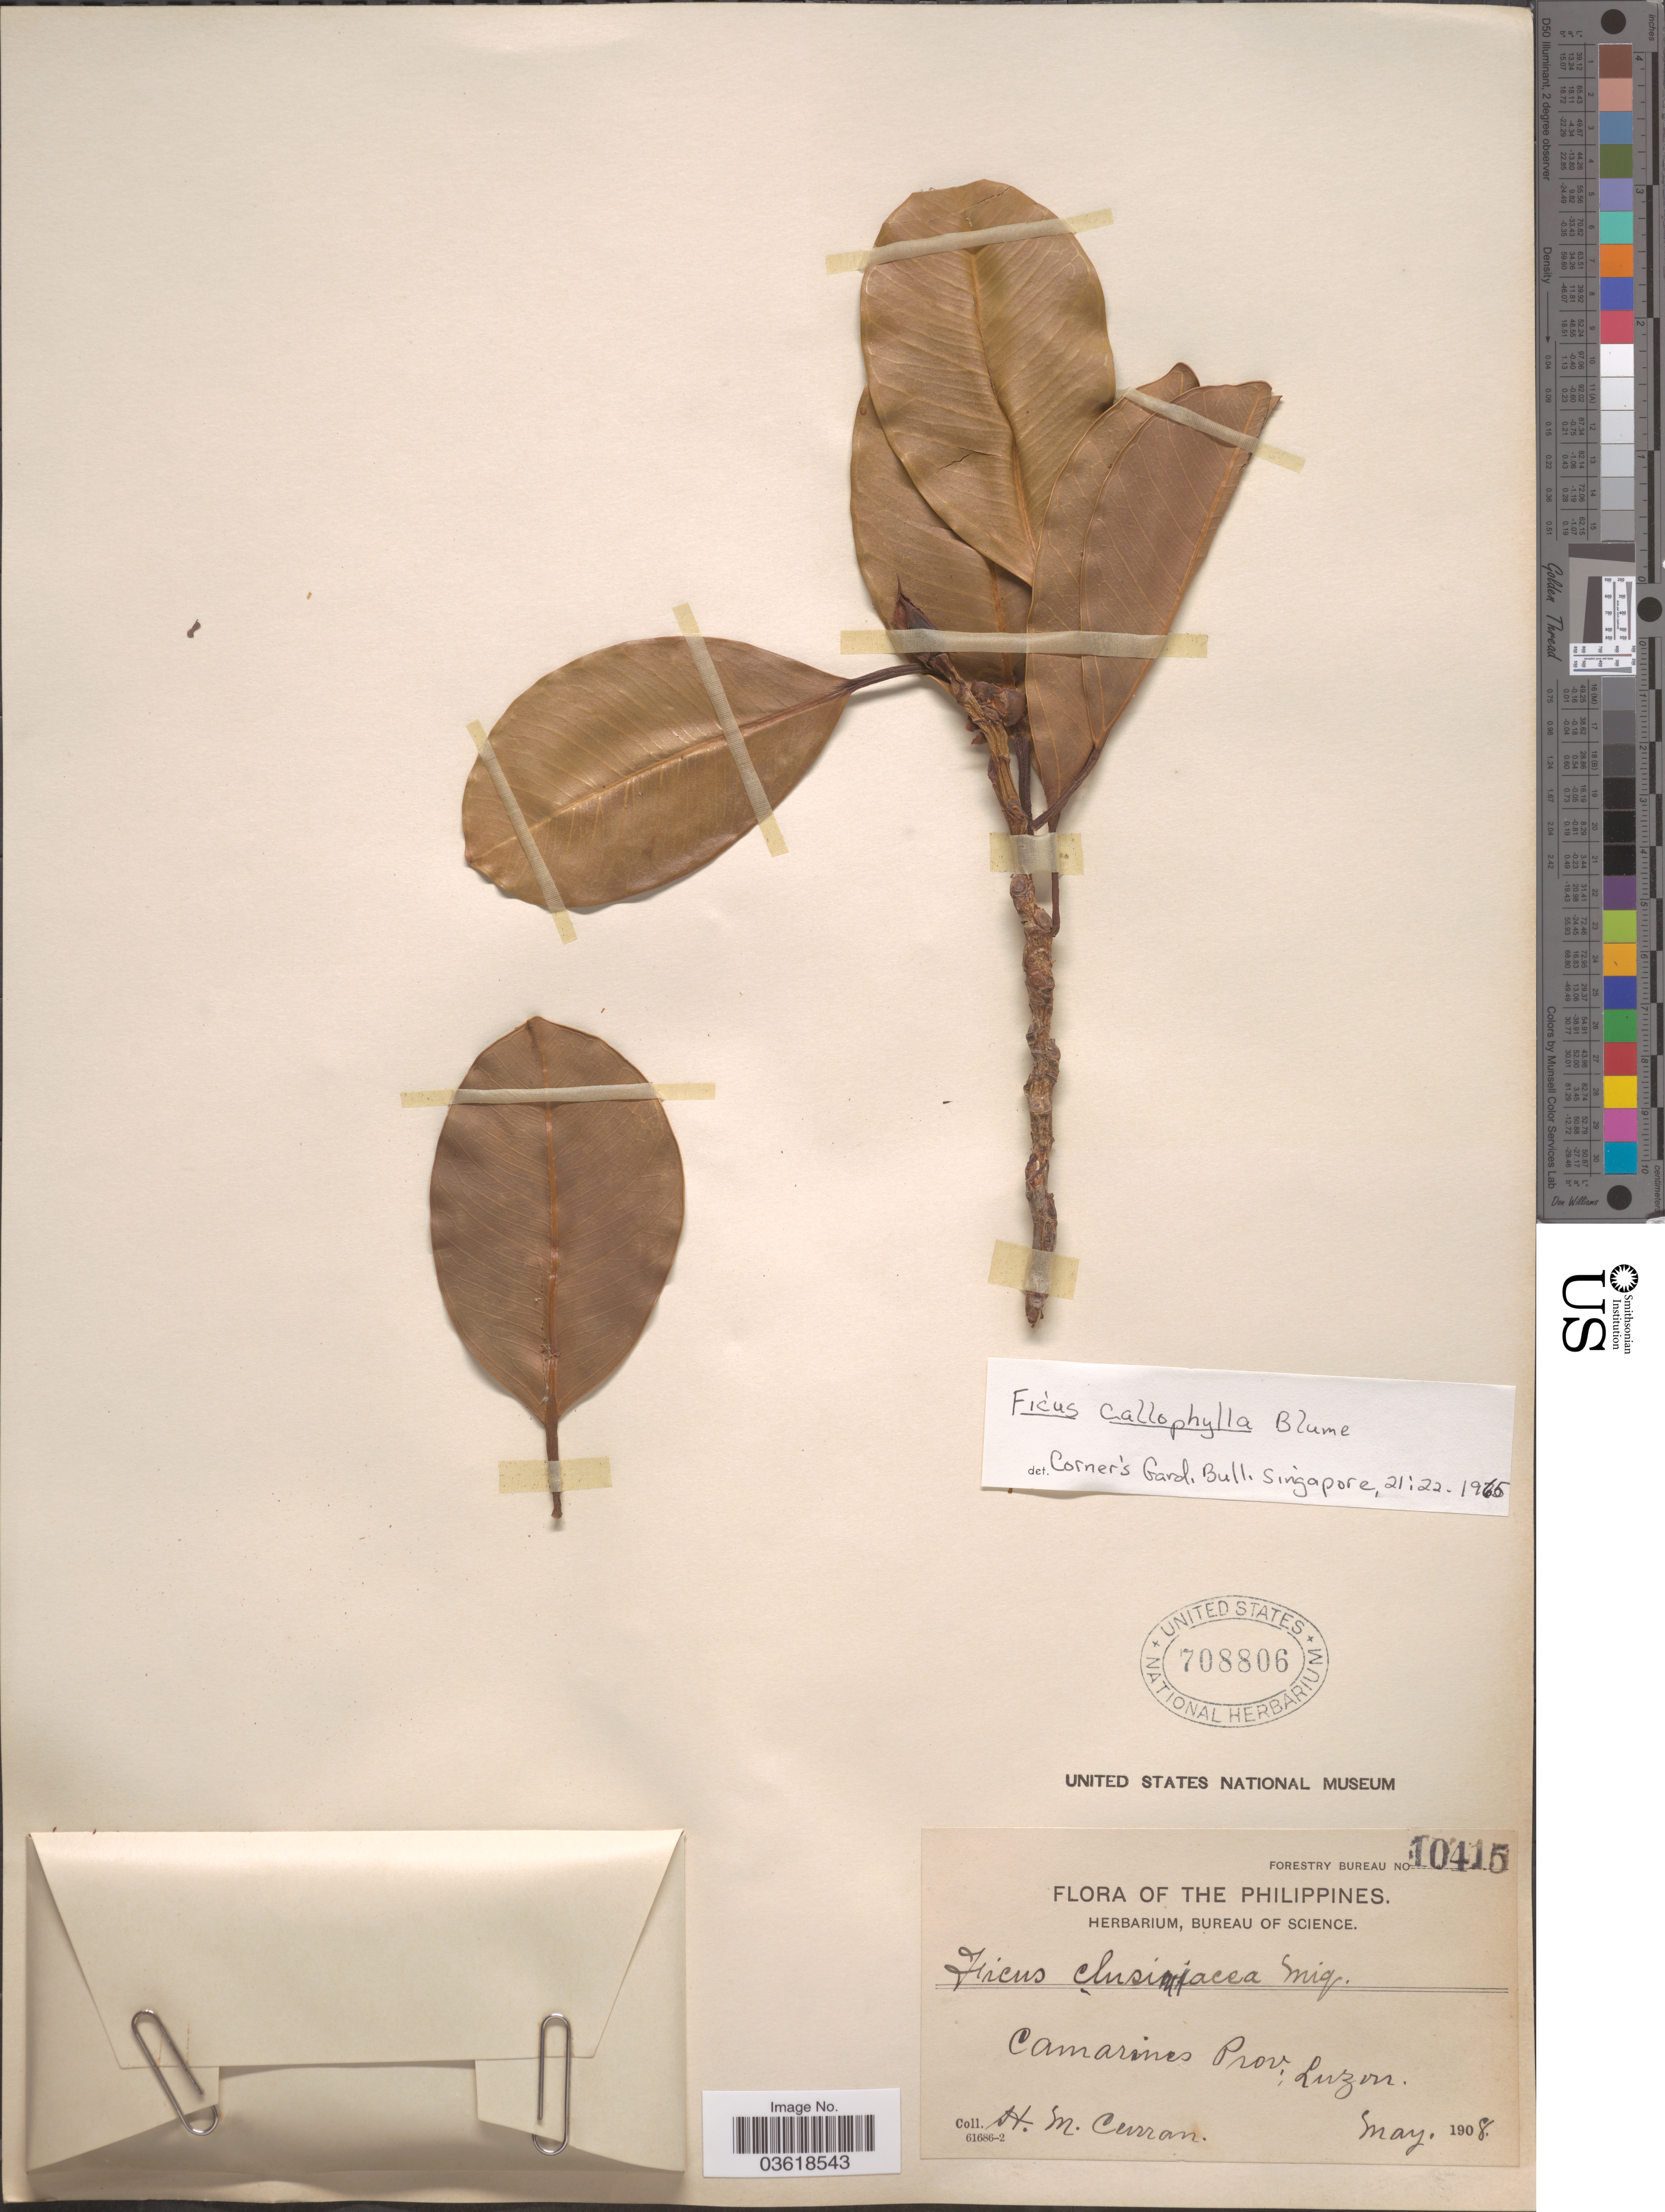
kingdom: Plantae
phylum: Tracheophyta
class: Magnoliopsida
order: Rosales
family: Moraceae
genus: Ficus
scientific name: Ficus callophylla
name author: Blume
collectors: H. M. Curran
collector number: Forestry Bureau 10415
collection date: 1908-05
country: Philippines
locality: Camarines Prov., Luzon.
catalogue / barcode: US 708806